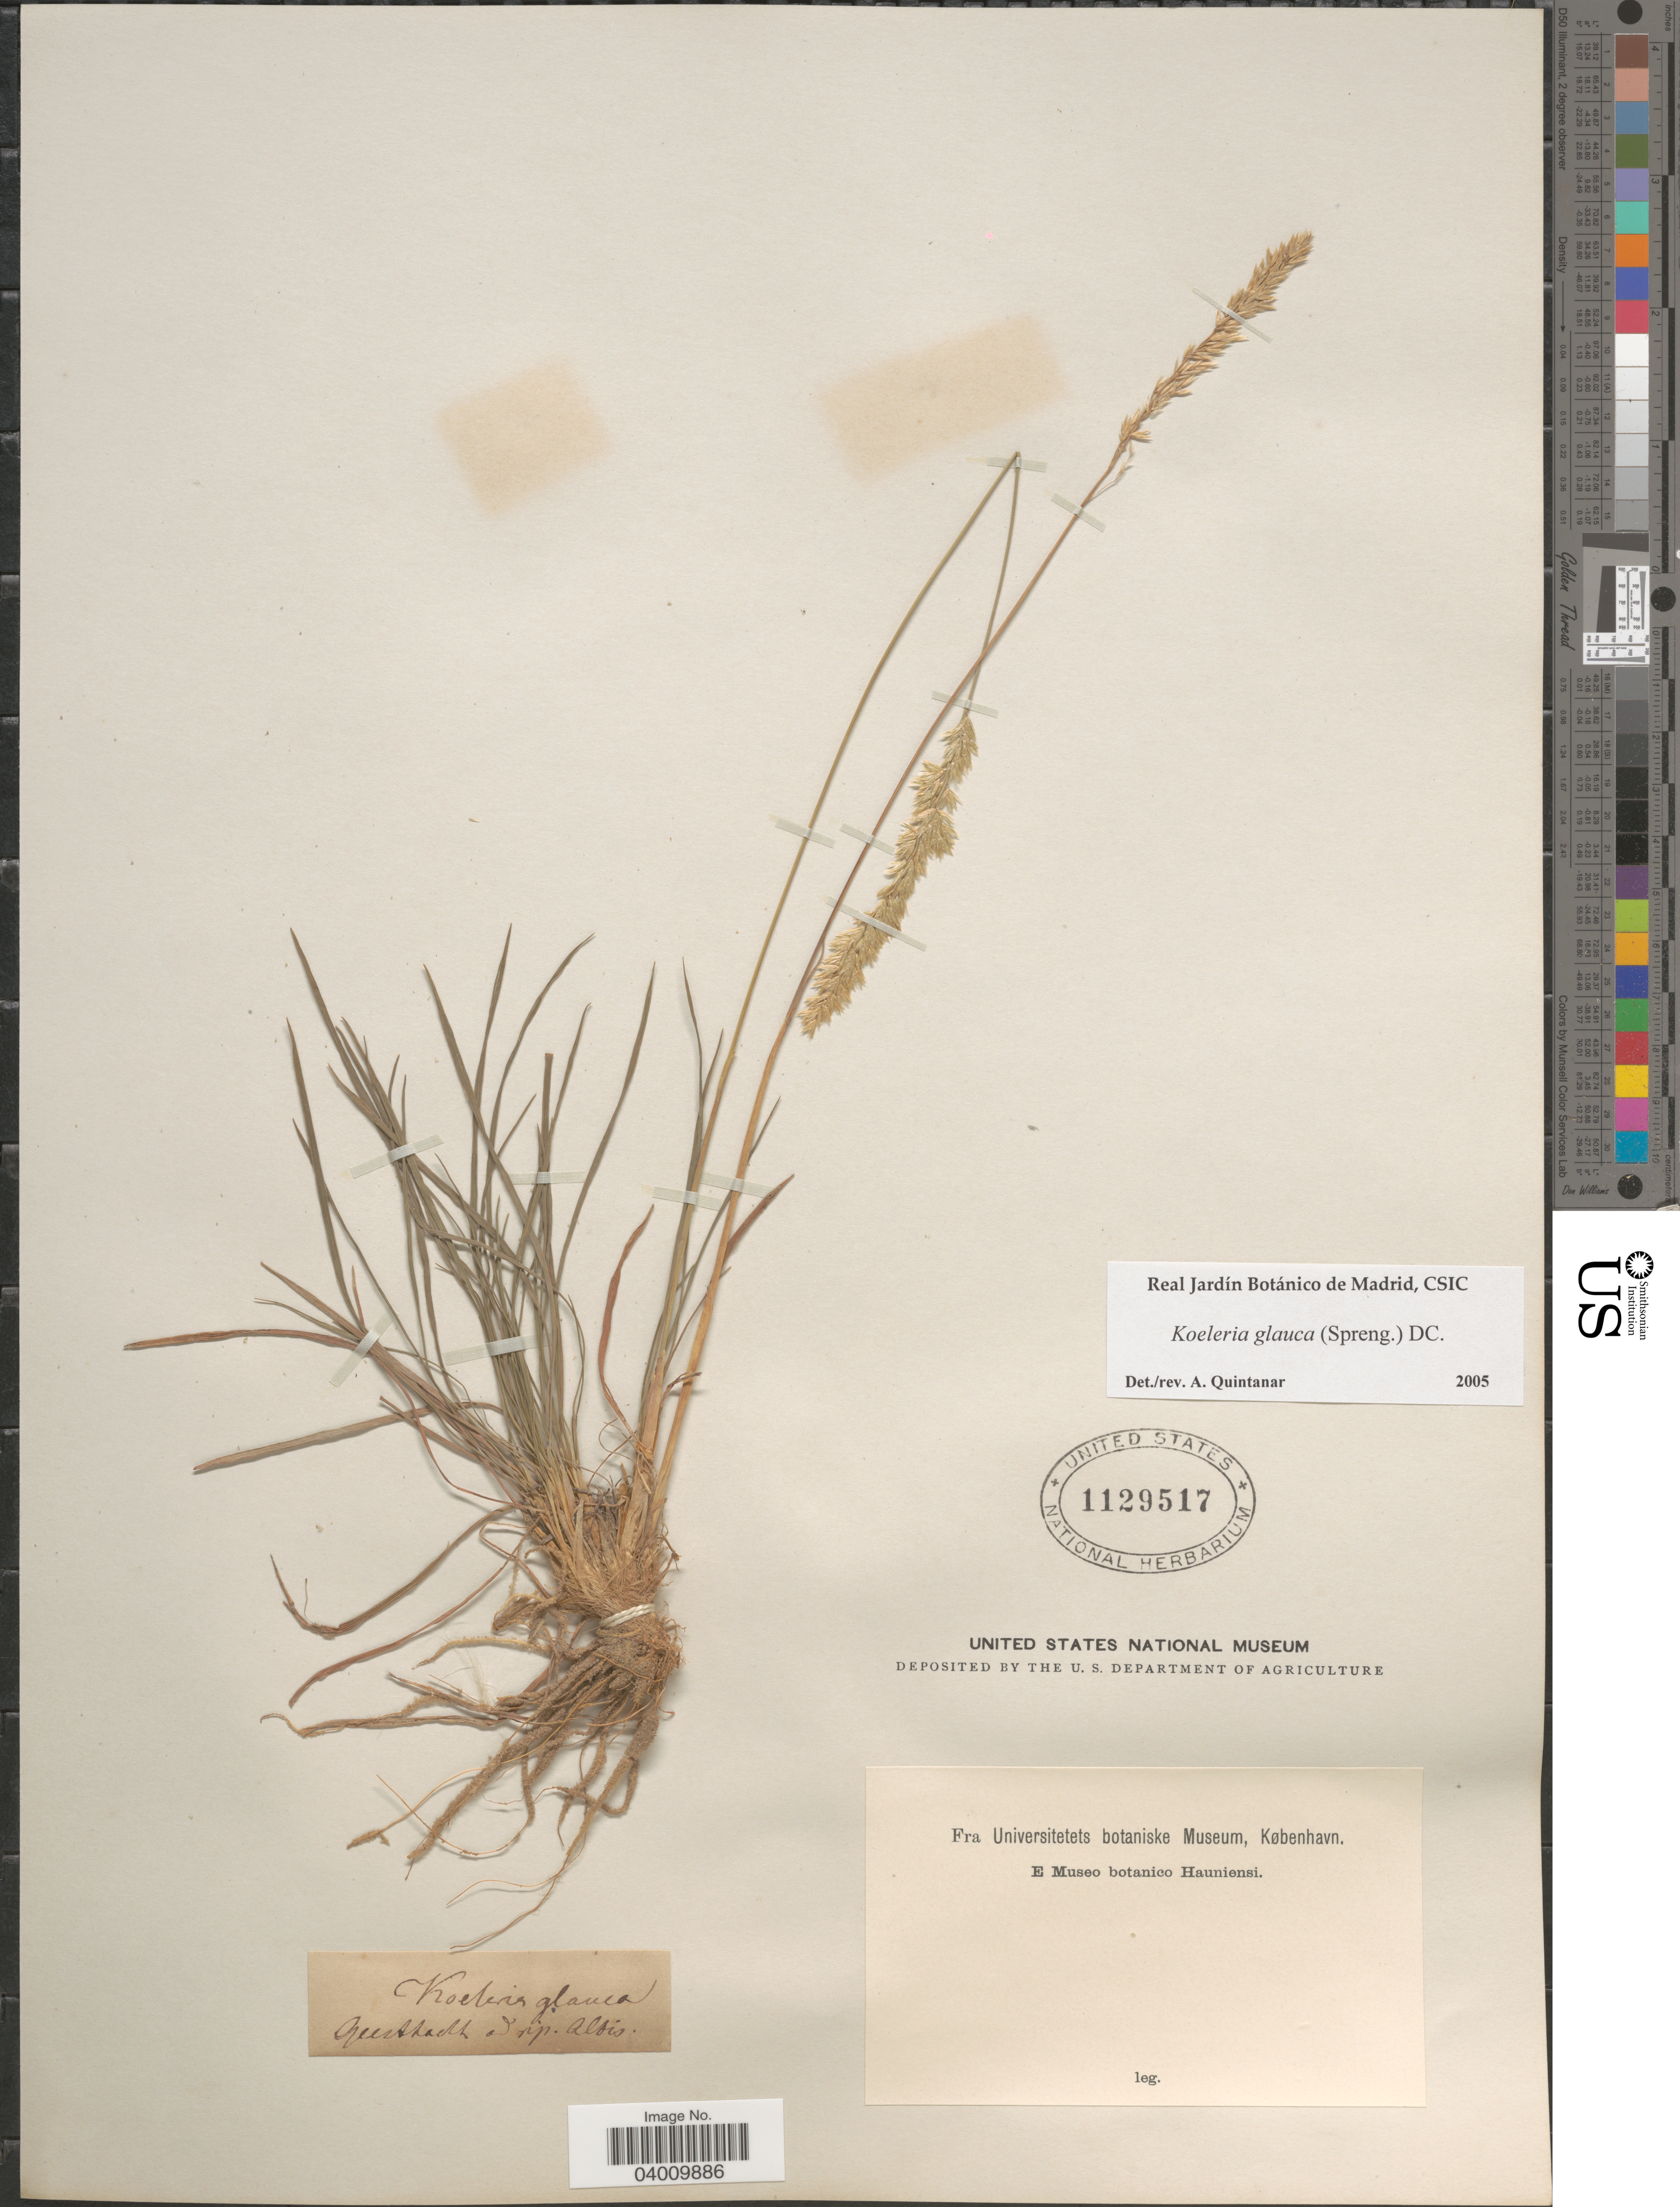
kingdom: Plantae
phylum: Tracheophyta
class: Liliopsida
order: Poales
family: Poaceae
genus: Koeleria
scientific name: Koeleria glauca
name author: (Spreng.) DC.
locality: Qeesthadh [interpreted] srip Albis. [interpreted]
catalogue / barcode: US 1129517